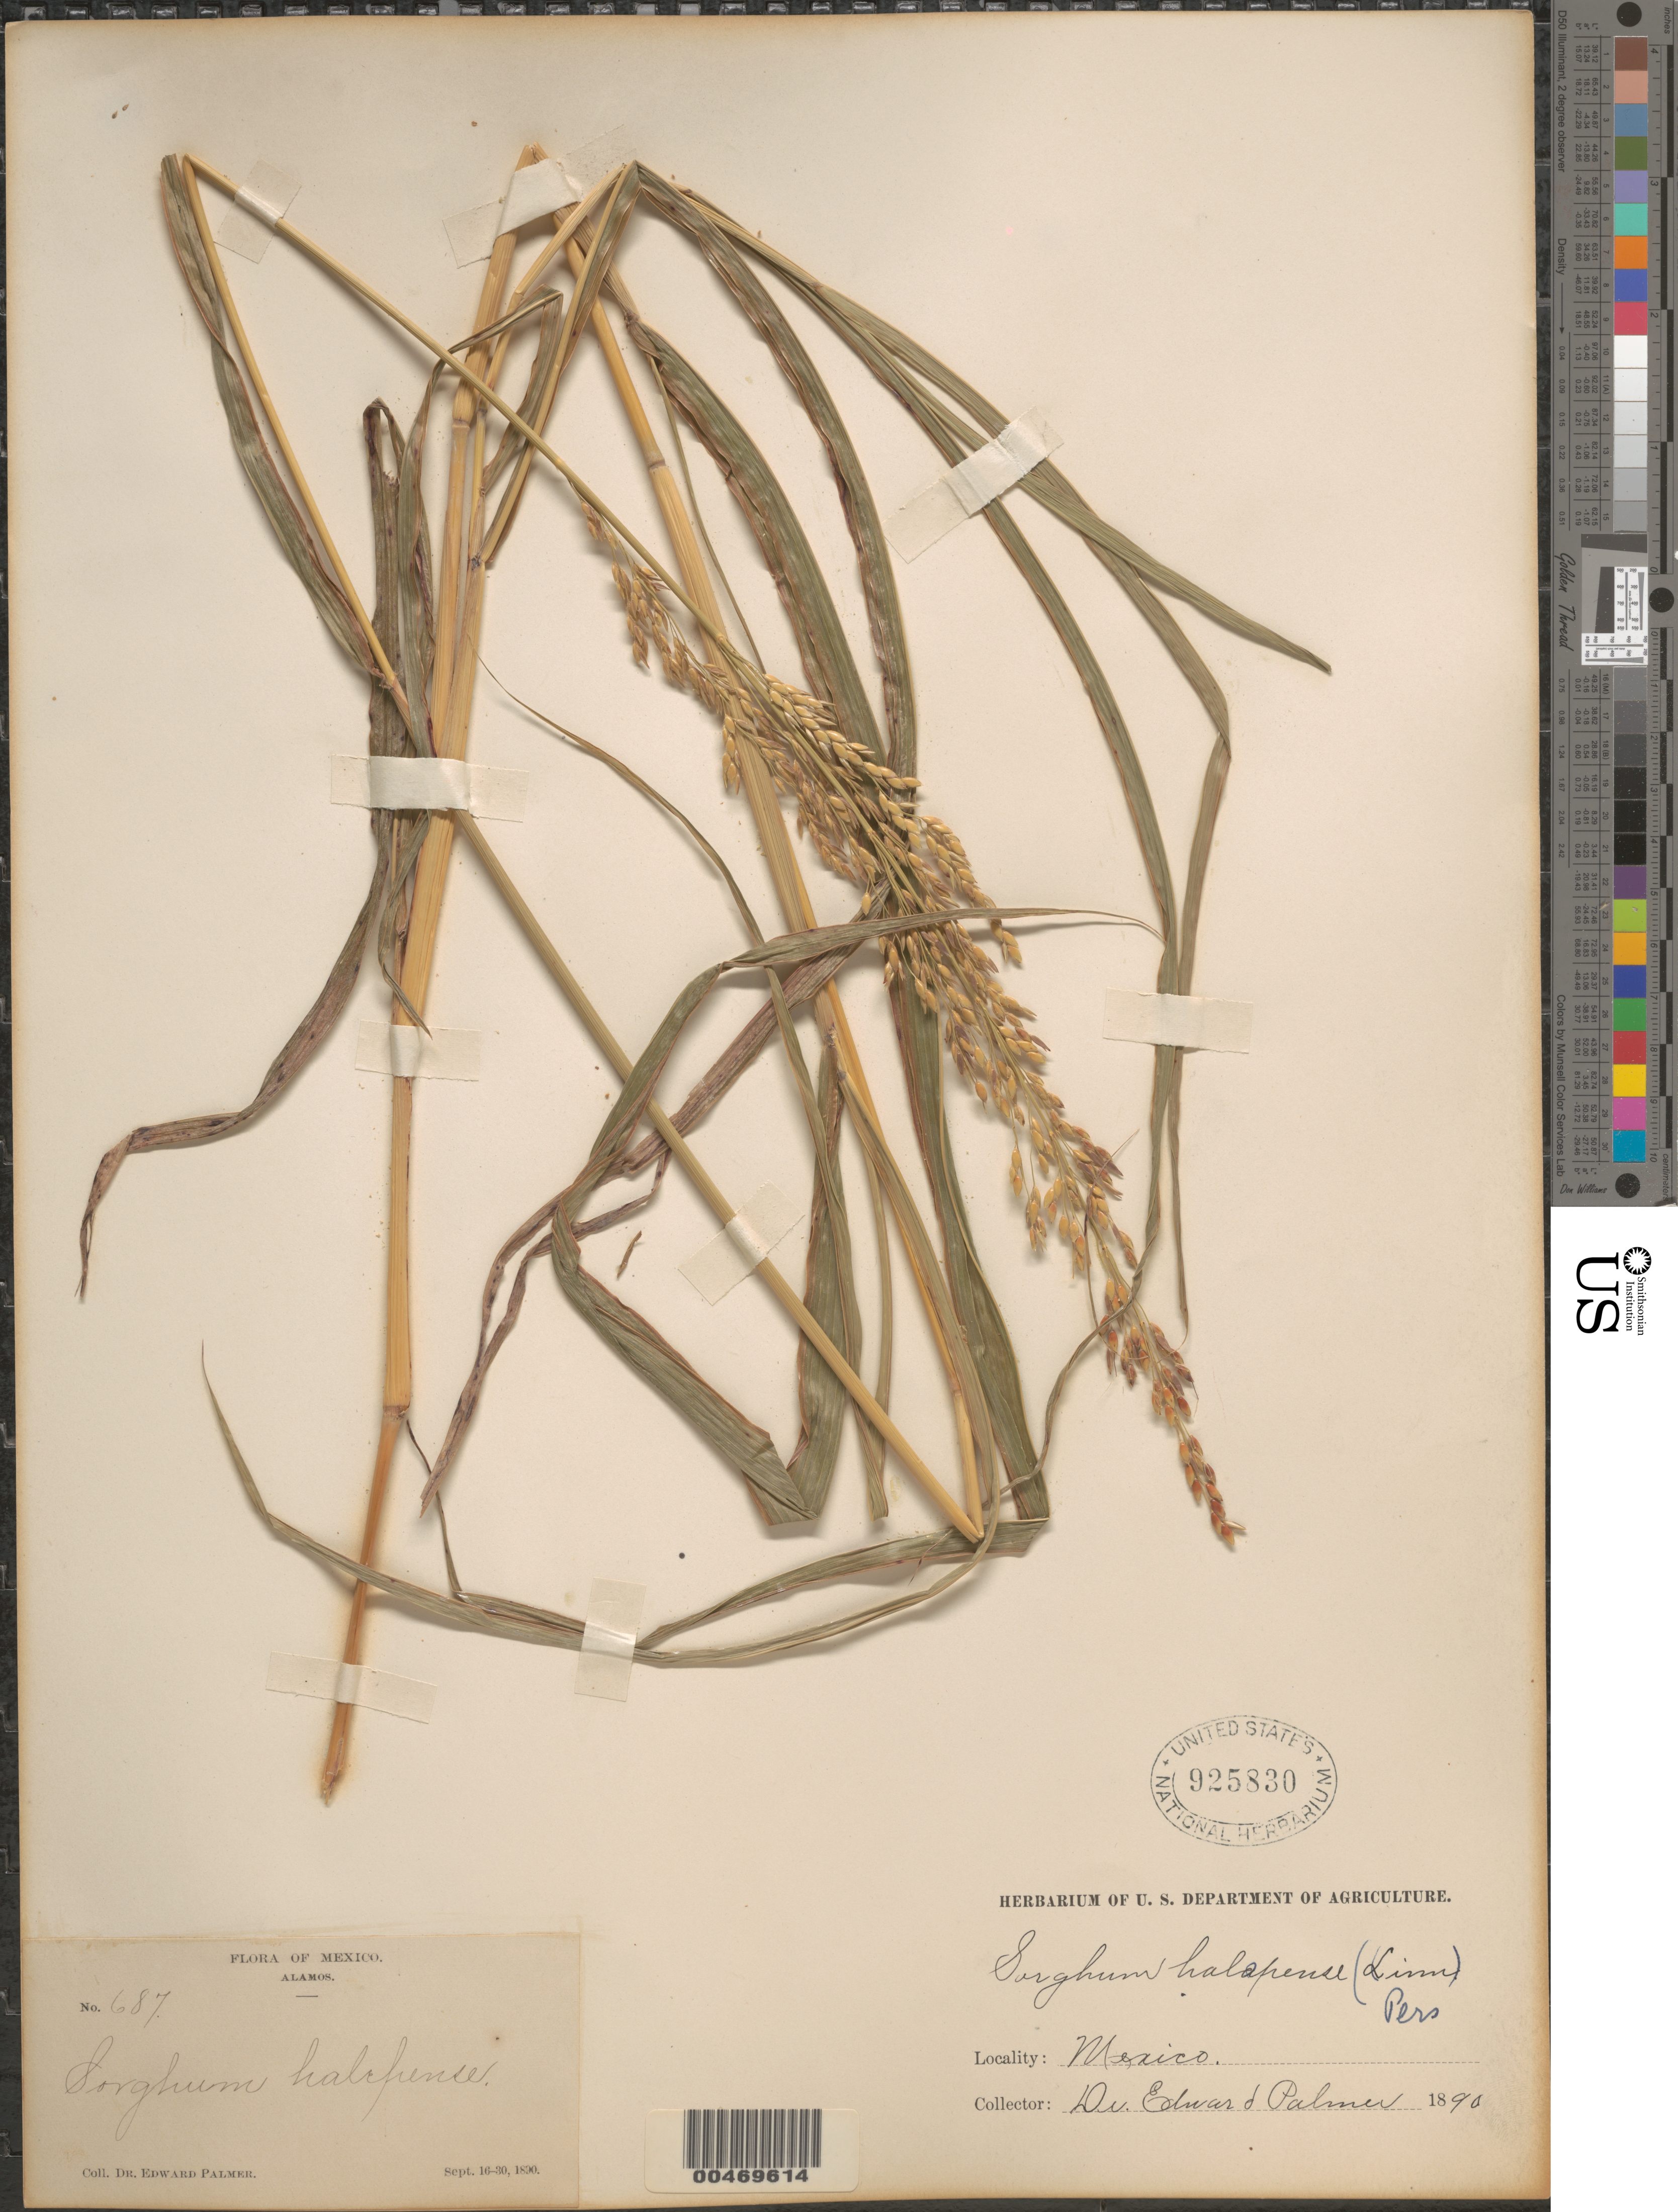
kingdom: Plantae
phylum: Tracheophyta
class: Liliopsida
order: Poales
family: Poaceae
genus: Sorghum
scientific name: Sorghum halepense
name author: (L.) Pers.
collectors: E. Palmer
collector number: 687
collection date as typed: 16 Sep 1890 to 30 Sep 1890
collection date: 1890-09-16/1890-09-30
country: Mexico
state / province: Sonora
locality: Alamos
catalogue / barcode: US 925830